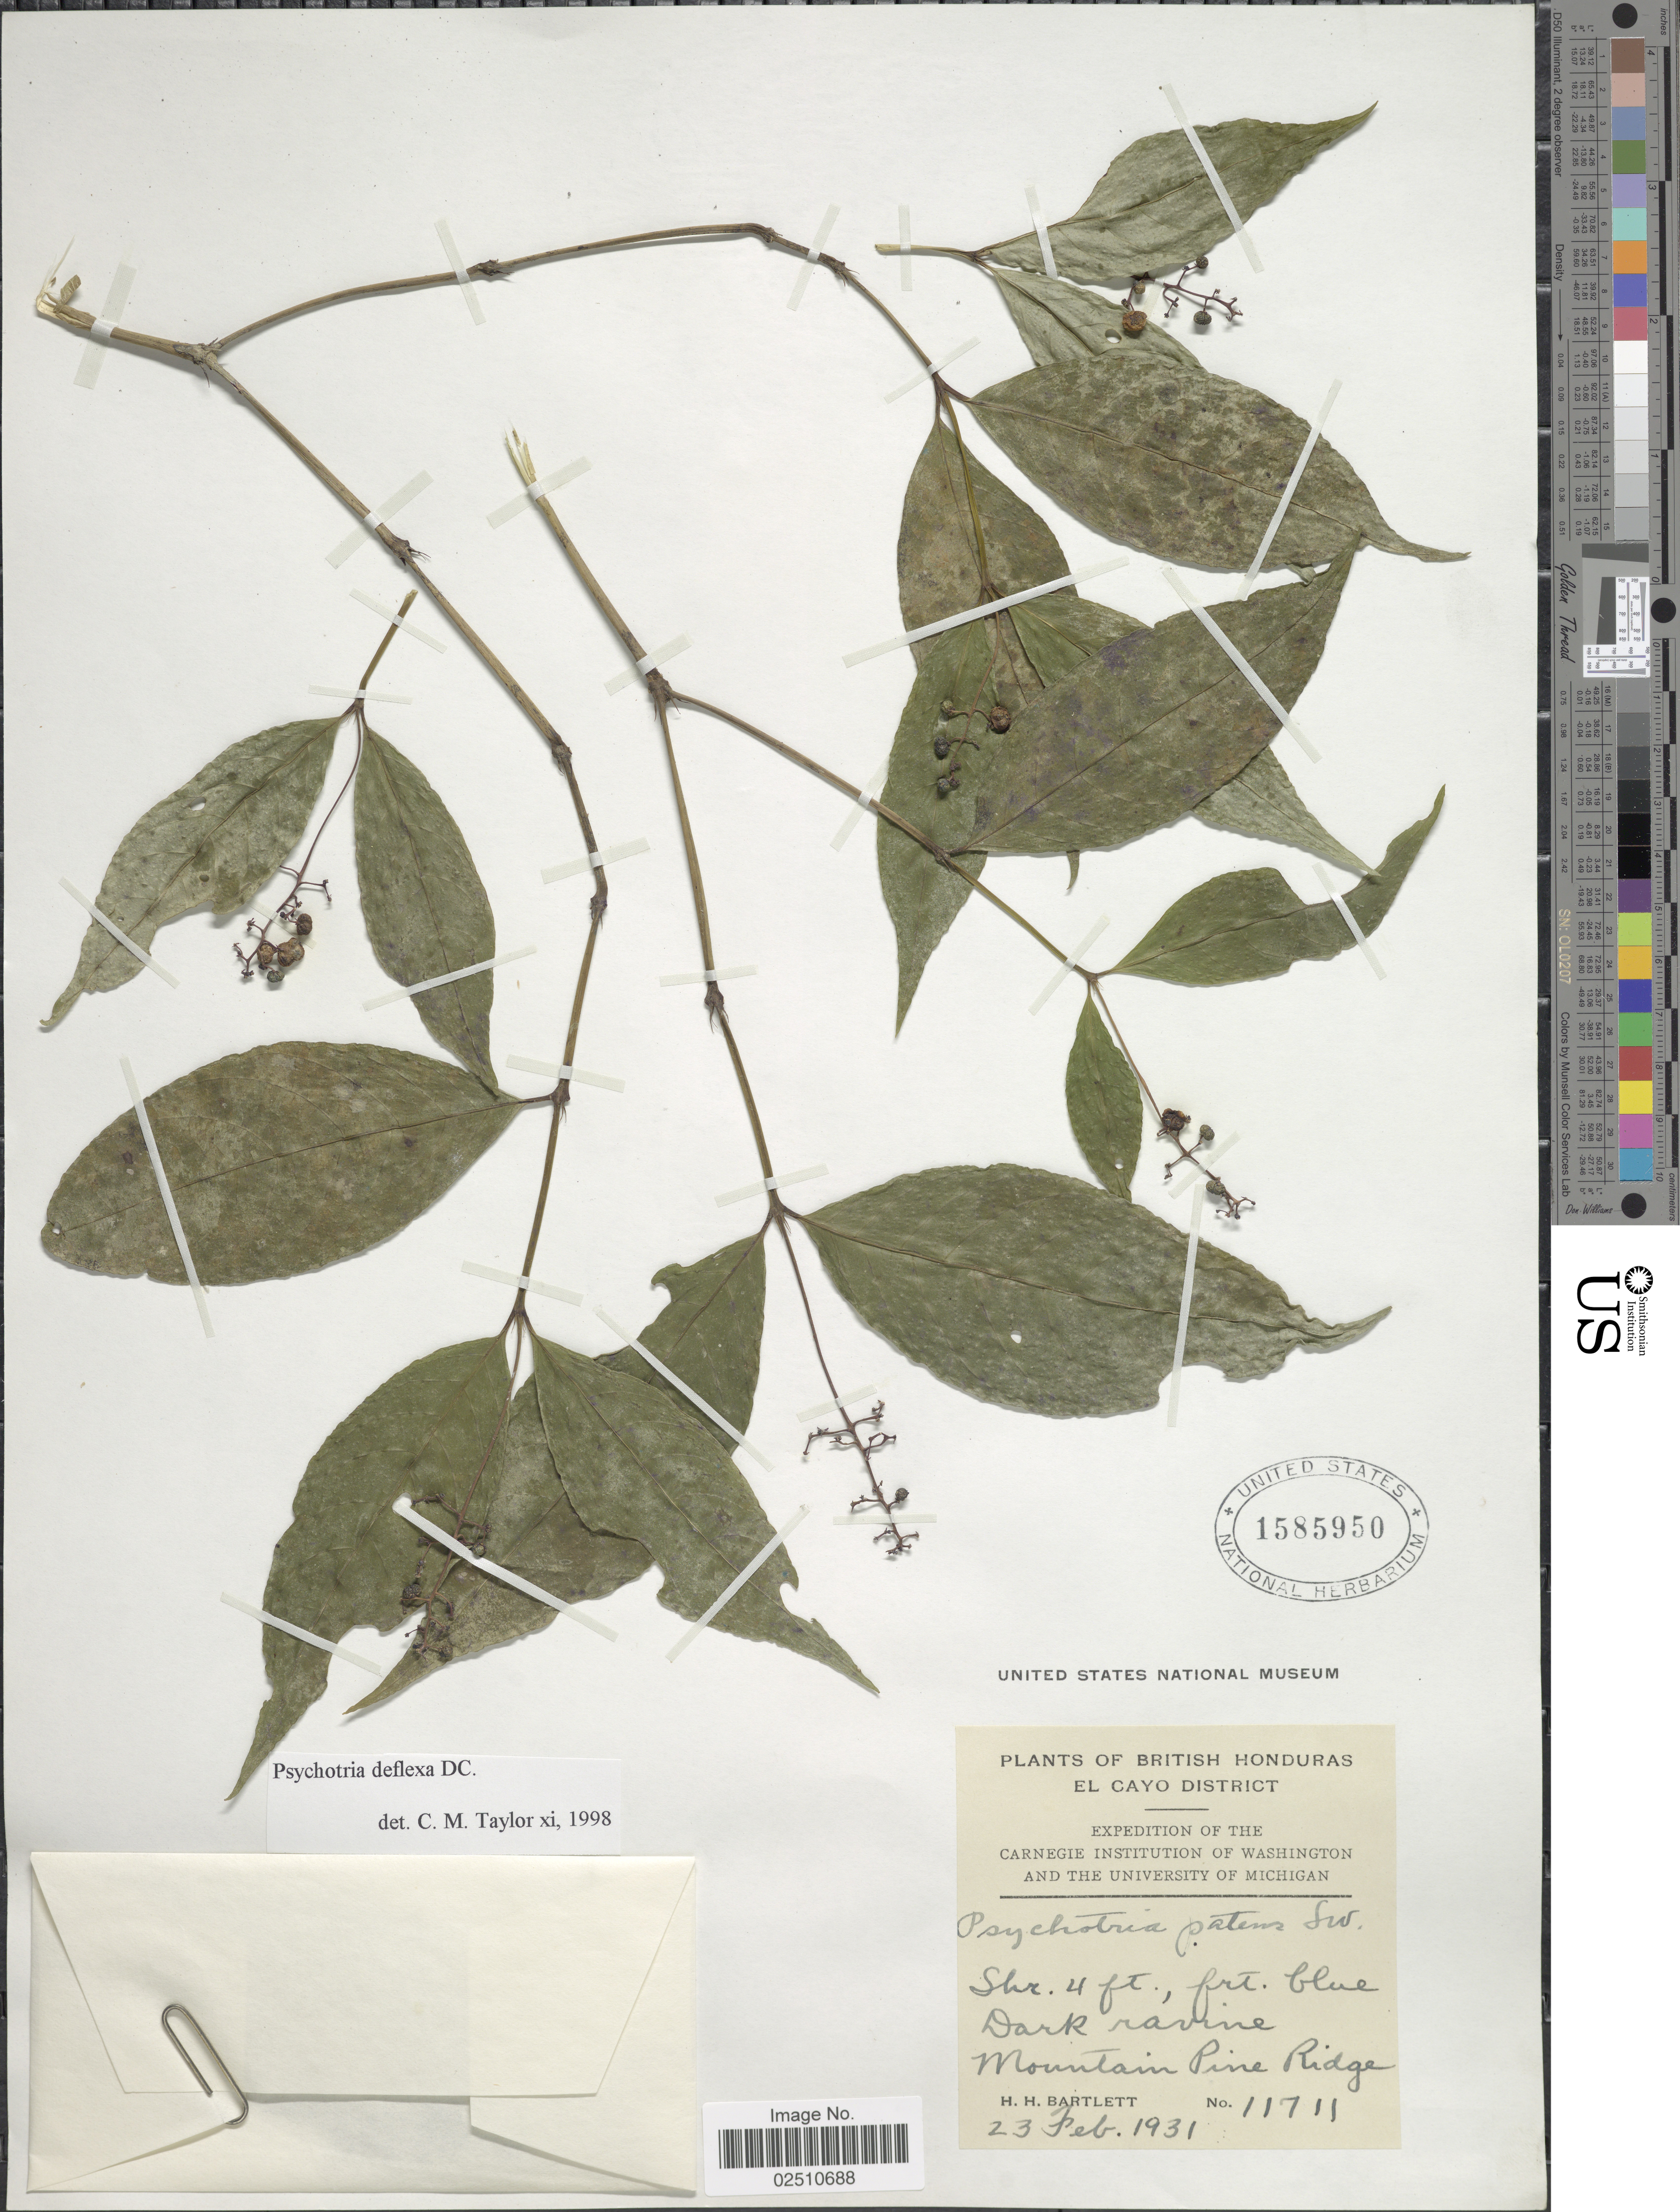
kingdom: Plantae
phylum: Tracheophyta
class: Magnoliopsida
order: Gentianales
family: Rubiaceae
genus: Psychotria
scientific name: Psychotria deflexa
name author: DC.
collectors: H. H. Bartlett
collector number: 11711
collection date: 1931-02-23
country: Belize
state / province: Cayo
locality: British Honduras, Mountain Pine Ridge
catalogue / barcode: US 1585950